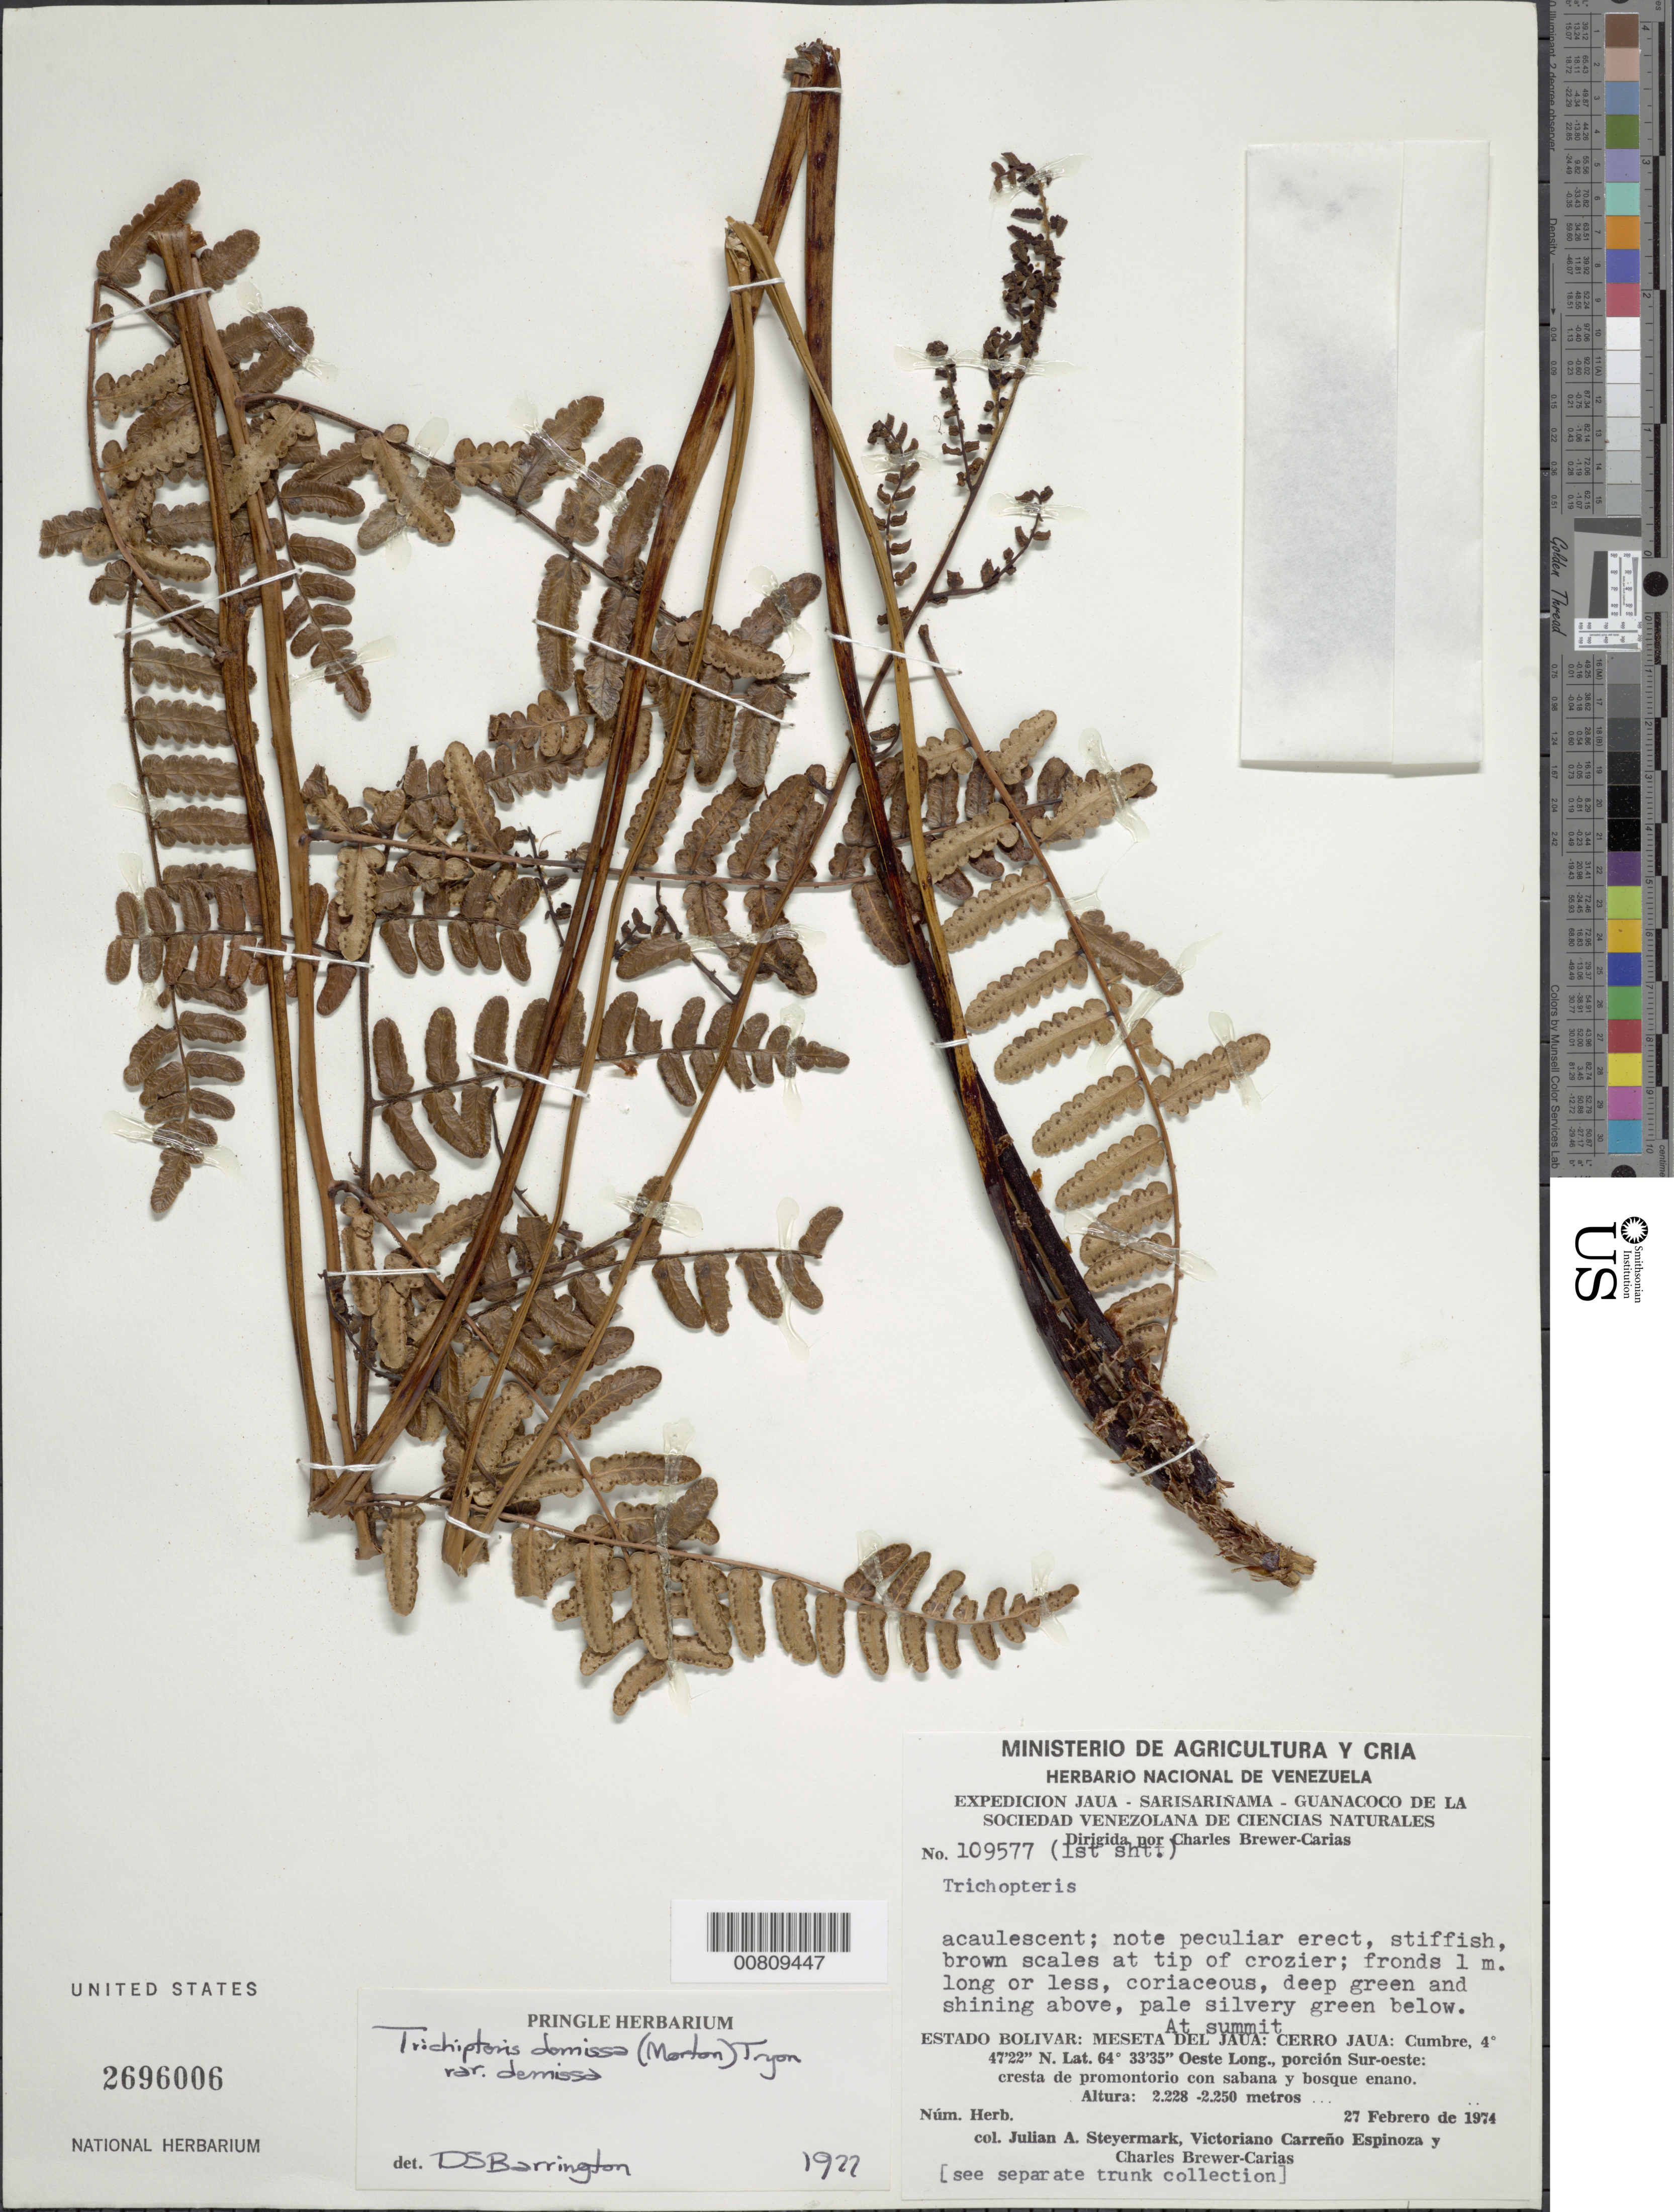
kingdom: Plantae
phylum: Tracheophyta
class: Polypodiopsida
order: Cyatheales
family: Cyatheaceae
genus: Cyathea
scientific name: Cyathea demissa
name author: (C.V. Morton) A.R. Sm. ex Lellinger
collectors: J. Steyermark, V. Carreño E. & C. Brewer-Carias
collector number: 109577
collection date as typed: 27-Feb-74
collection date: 1974-02-27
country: Venezuela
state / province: Bolívar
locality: Meseta del Jaua: Cerro Jaua, summit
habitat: Cresta de promontorio con sabana y bosque enano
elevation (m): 2228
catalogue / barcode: US 2696006